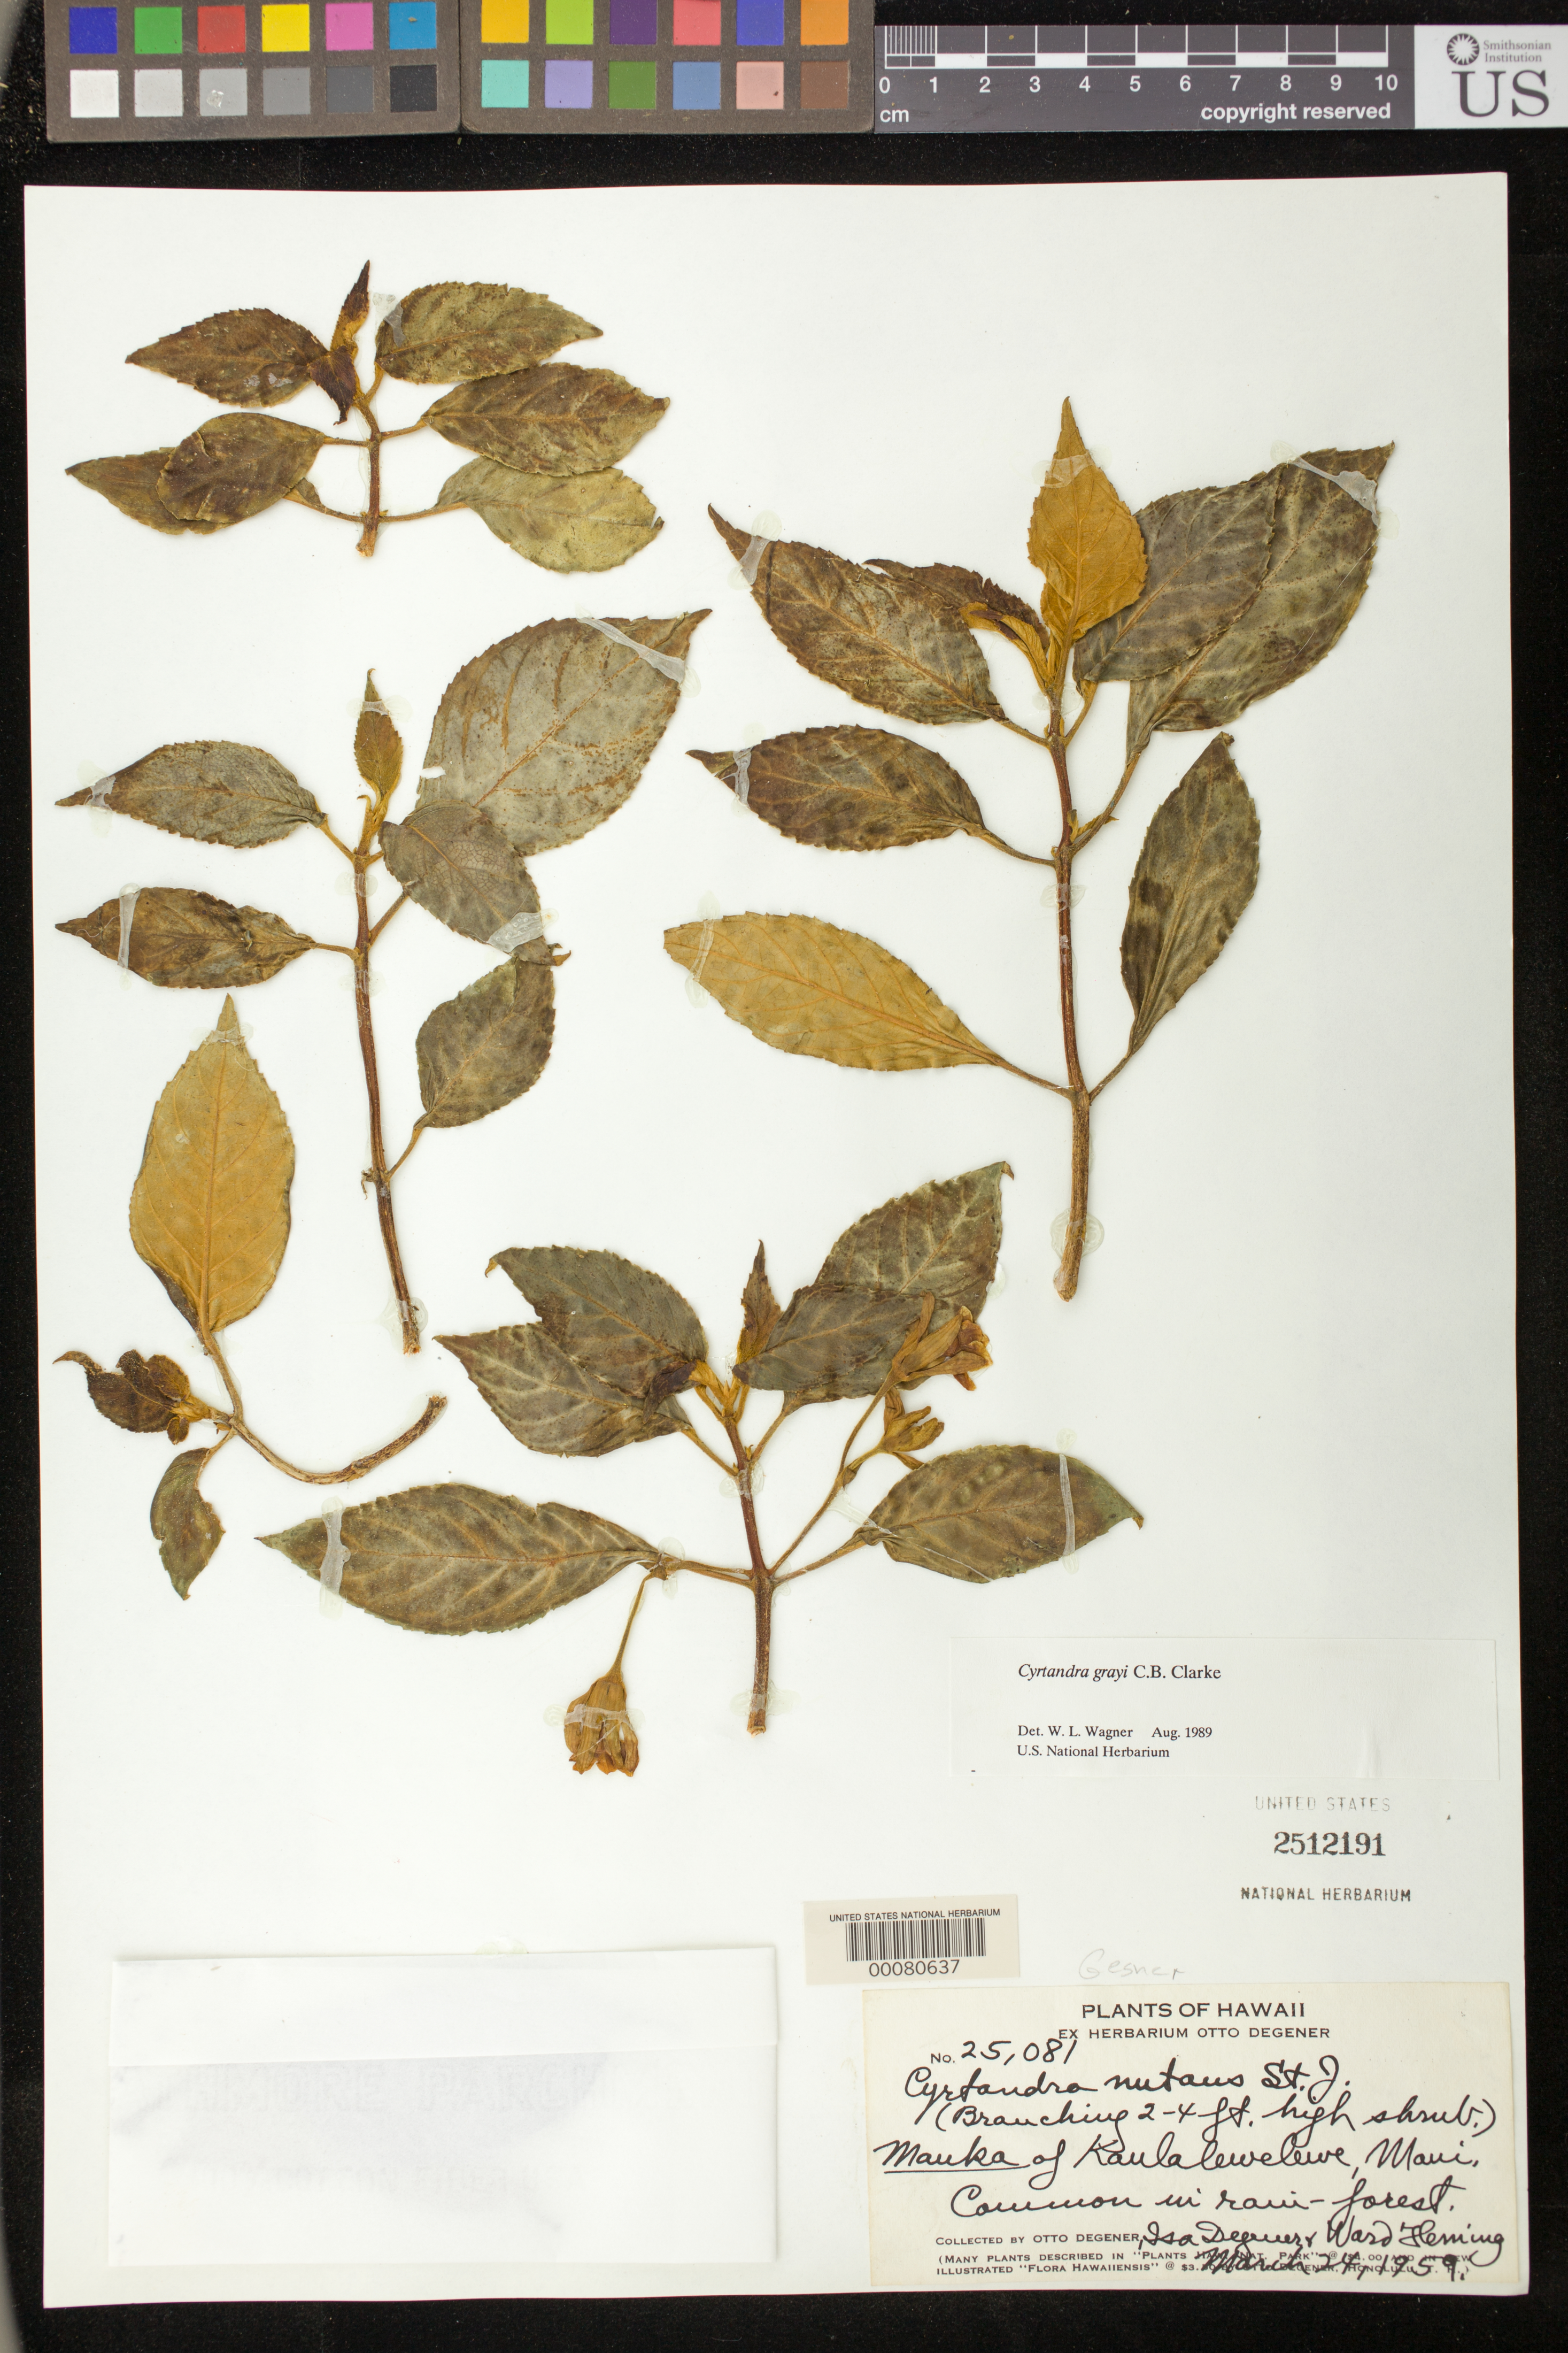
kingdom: Plantae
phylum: Tracheophyta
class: Magnoliopsida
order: Lamiales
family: Gesneriaceae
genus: Cyrtandra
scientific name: Cyrtandra grayi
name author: C.B. Clarke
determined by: Wagner, W. L., (BOT), Smithsonian Institution - National Museum of Natural History (UNITED STATES)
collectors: O. Degener & et al.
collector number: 25081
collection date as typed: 24 Mar 1959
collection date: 1959-03-24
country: United States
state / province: Hawaii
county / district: Maui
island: Maui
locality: Mauka of Kaulalewelewe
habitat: Common in rain-forest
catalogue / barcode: US 2512191